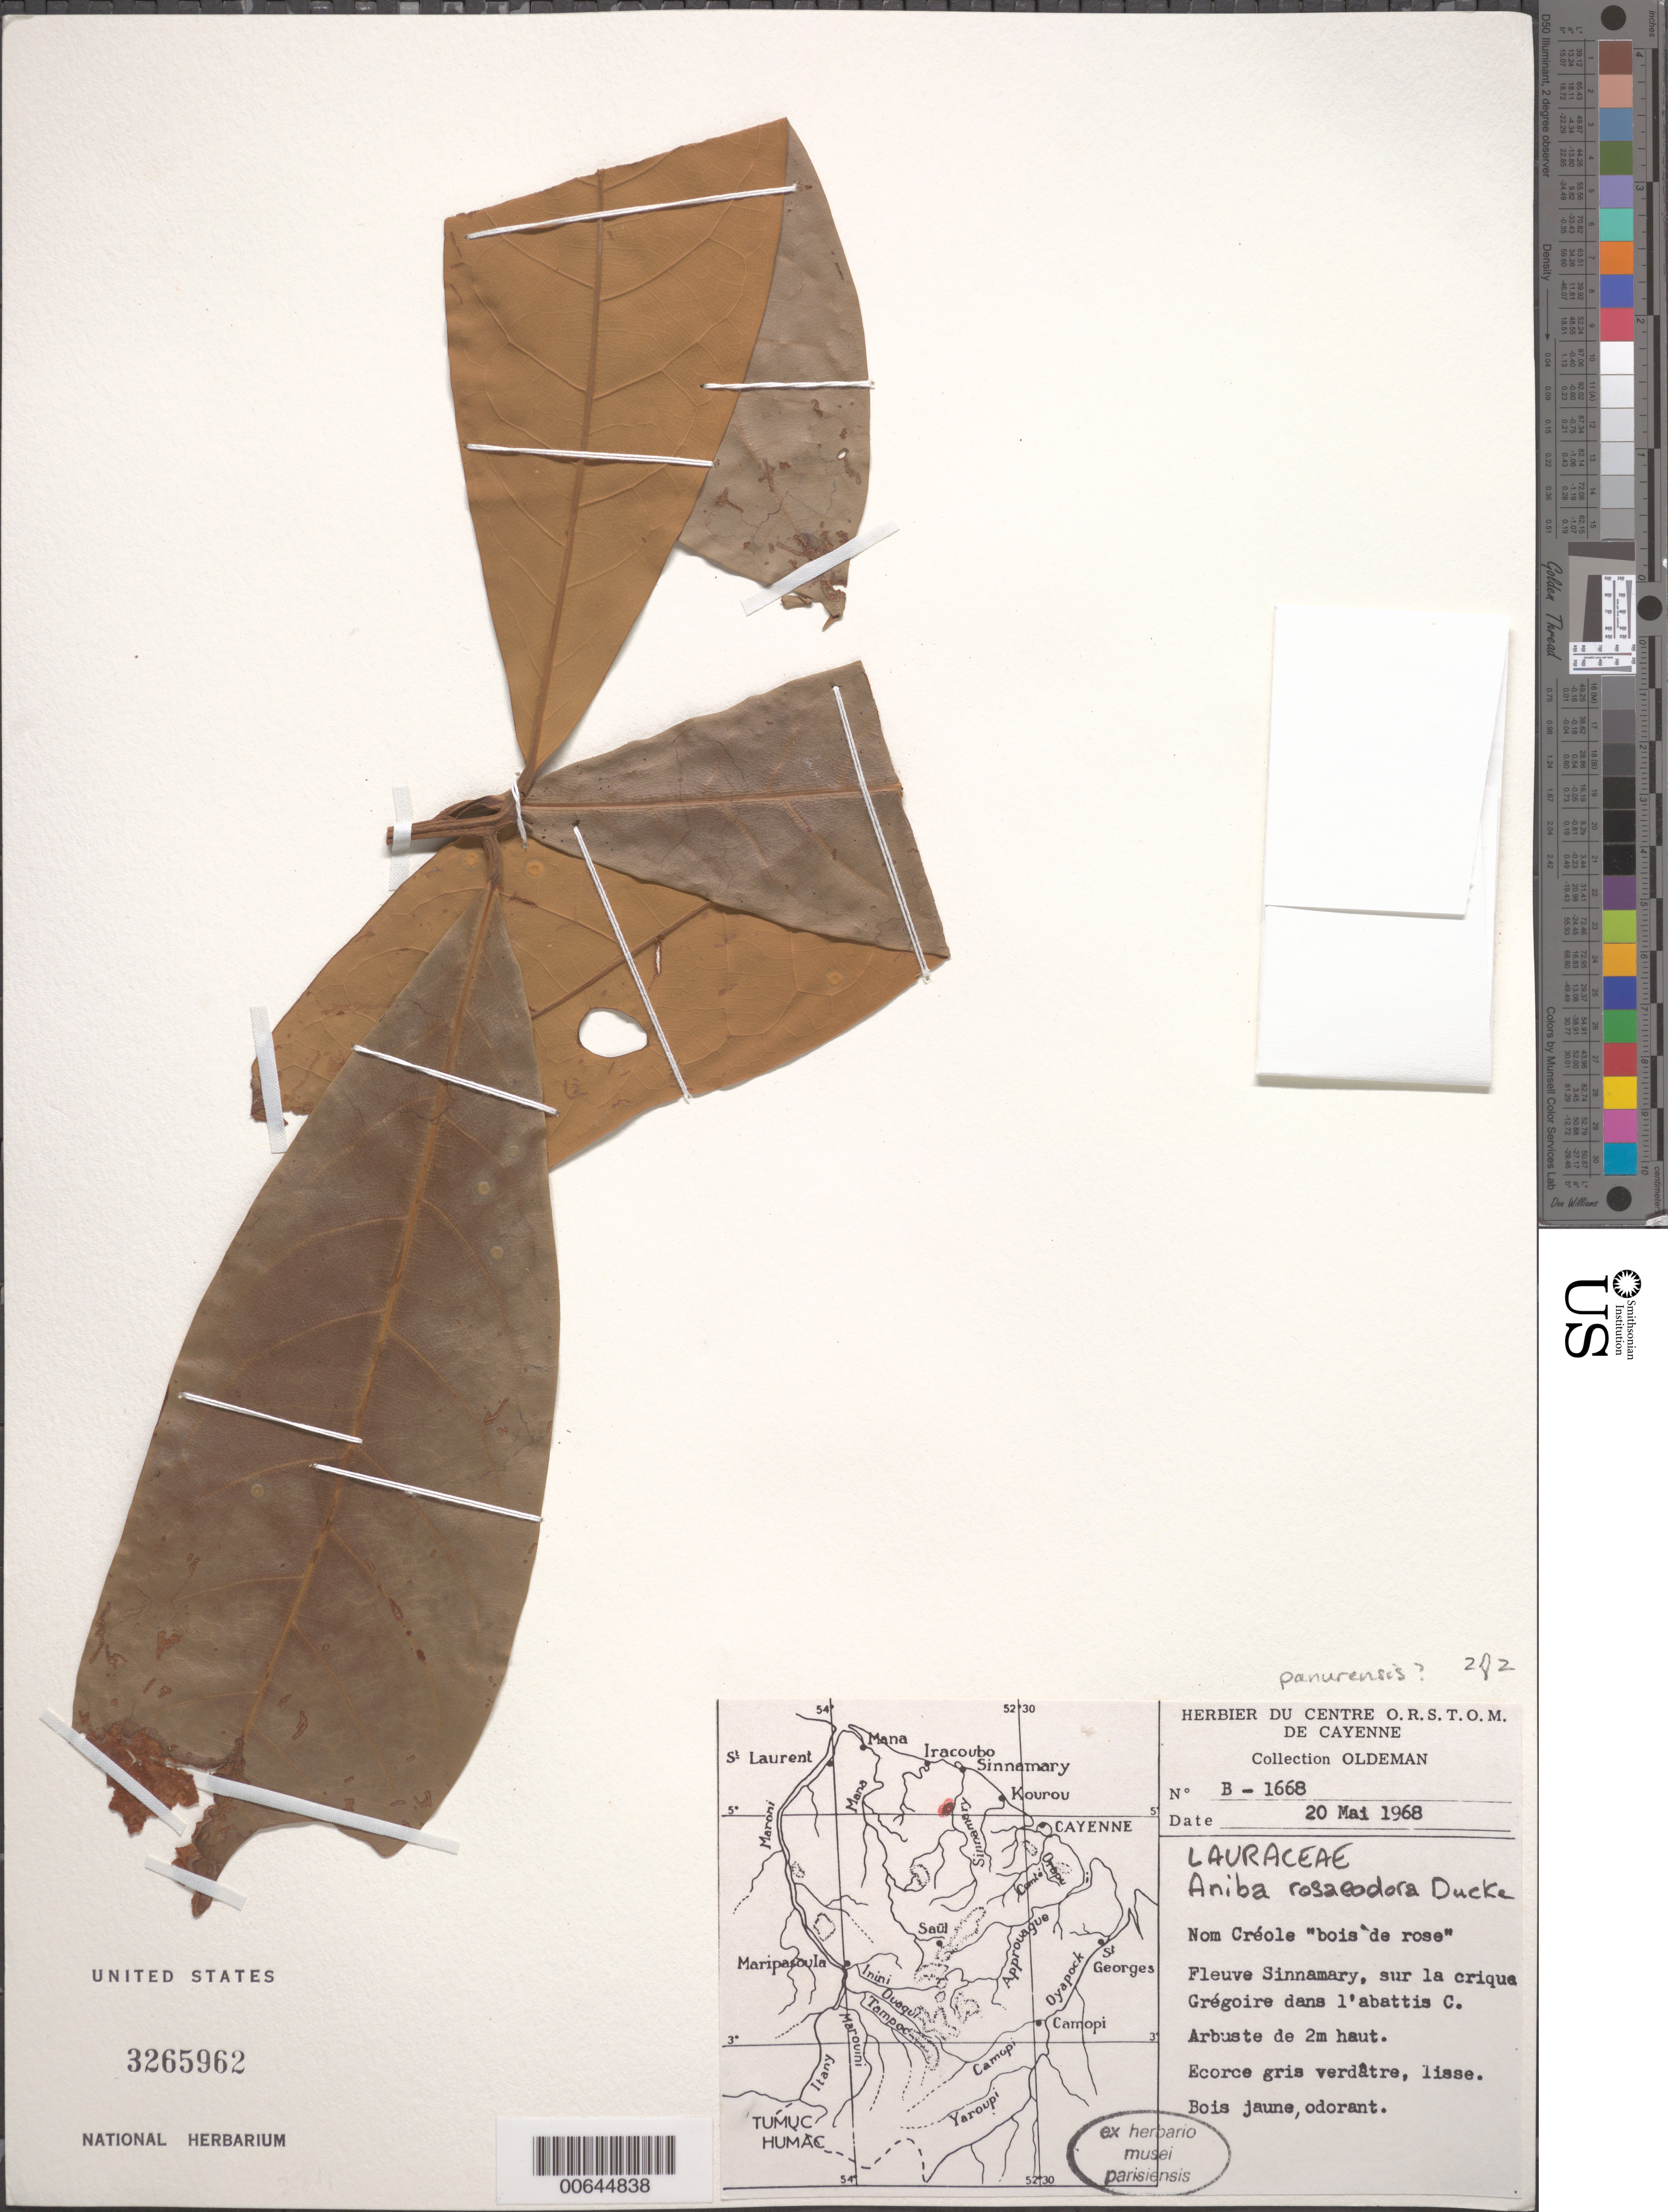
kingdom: Plantae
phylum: Tracheophyta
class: Magnoliopsida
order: Laurales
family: Lauraceae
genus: Aniba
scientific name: Aniba panurensis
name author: (Meisn.) Mez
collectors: -- Oldeman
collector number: B - 1668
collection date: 1968-05-20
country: French Guiana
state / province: Cayenne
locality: Fleuve Sinnamary, sur la criqua Grégoire dans l'abattis C.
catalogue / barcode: US 3265962